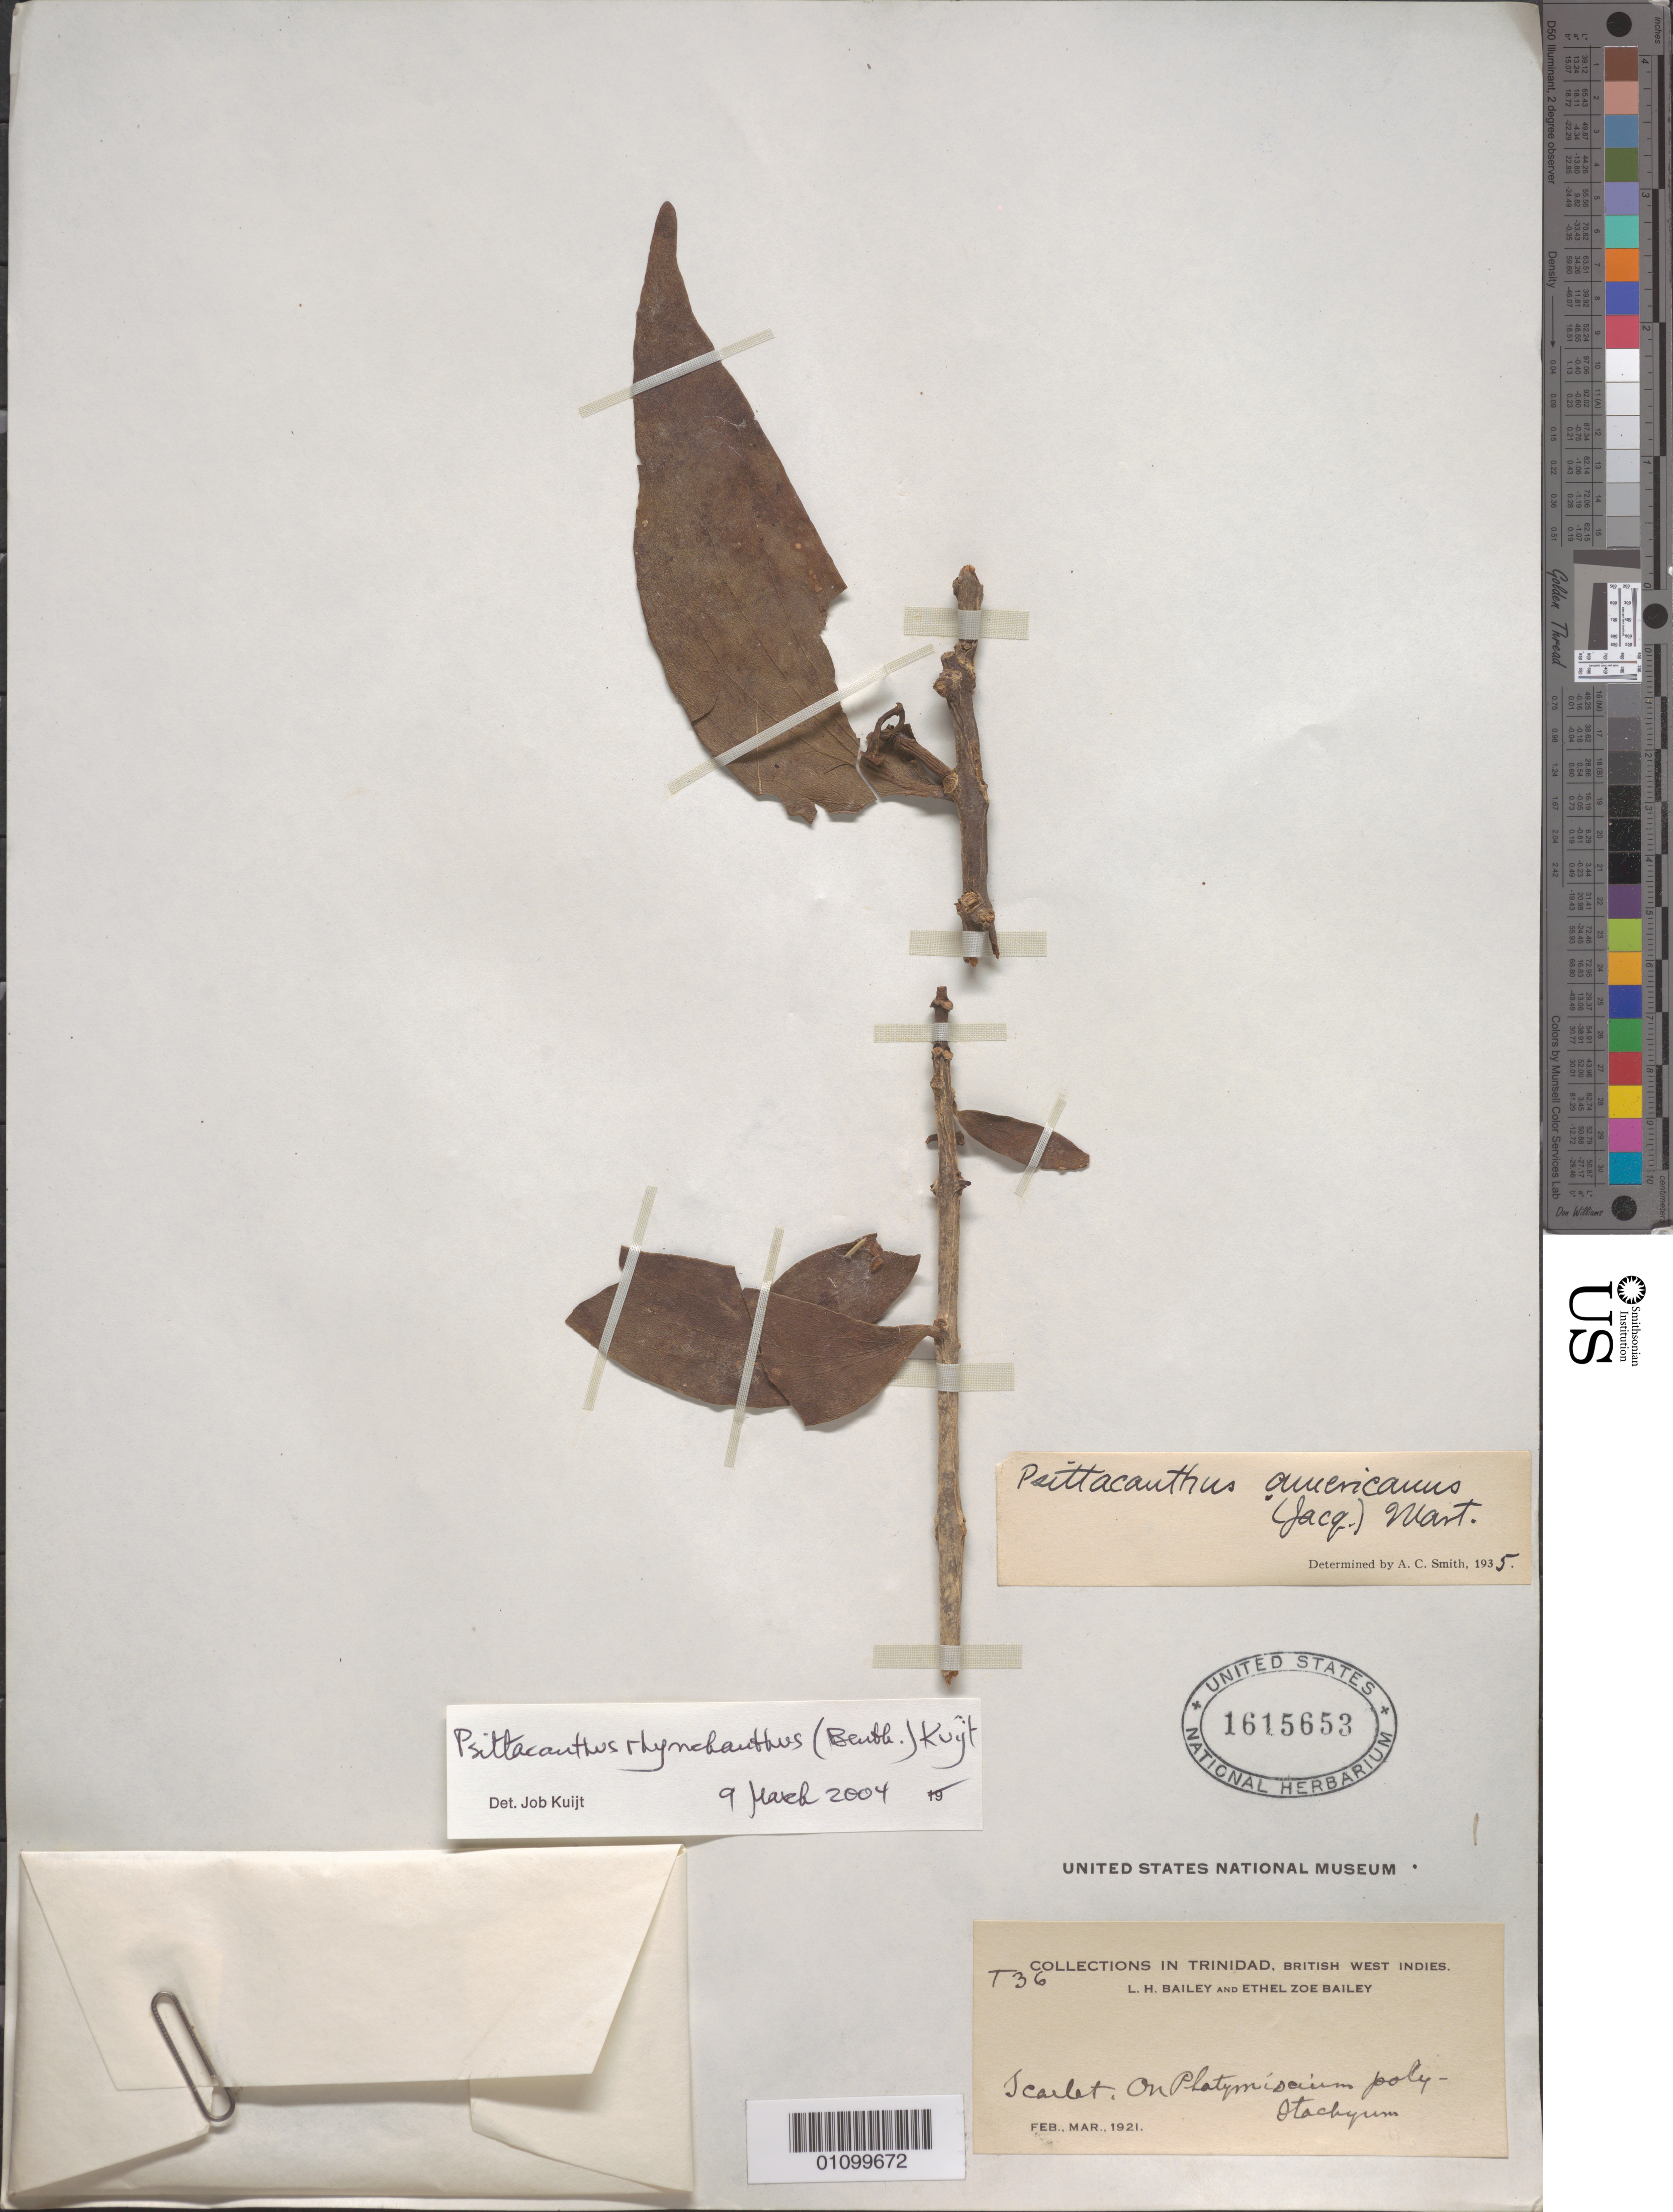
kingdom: Plantae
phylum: Tracheophyta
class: Magnoliopsida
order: Santalales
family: Loranthaceae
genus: Psittacanthus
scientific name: Psittacanthus rhynchanthus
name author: (Benth.) Kuijt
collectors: L. H. Bailey & E. Z. Bailey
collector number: T36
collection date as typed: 01 Feb 1921 to 31 Mar 1921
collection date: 1921-02-01/1921-03-31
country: Trinidad and Tobago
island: Trinidad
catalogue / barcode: US 1615653